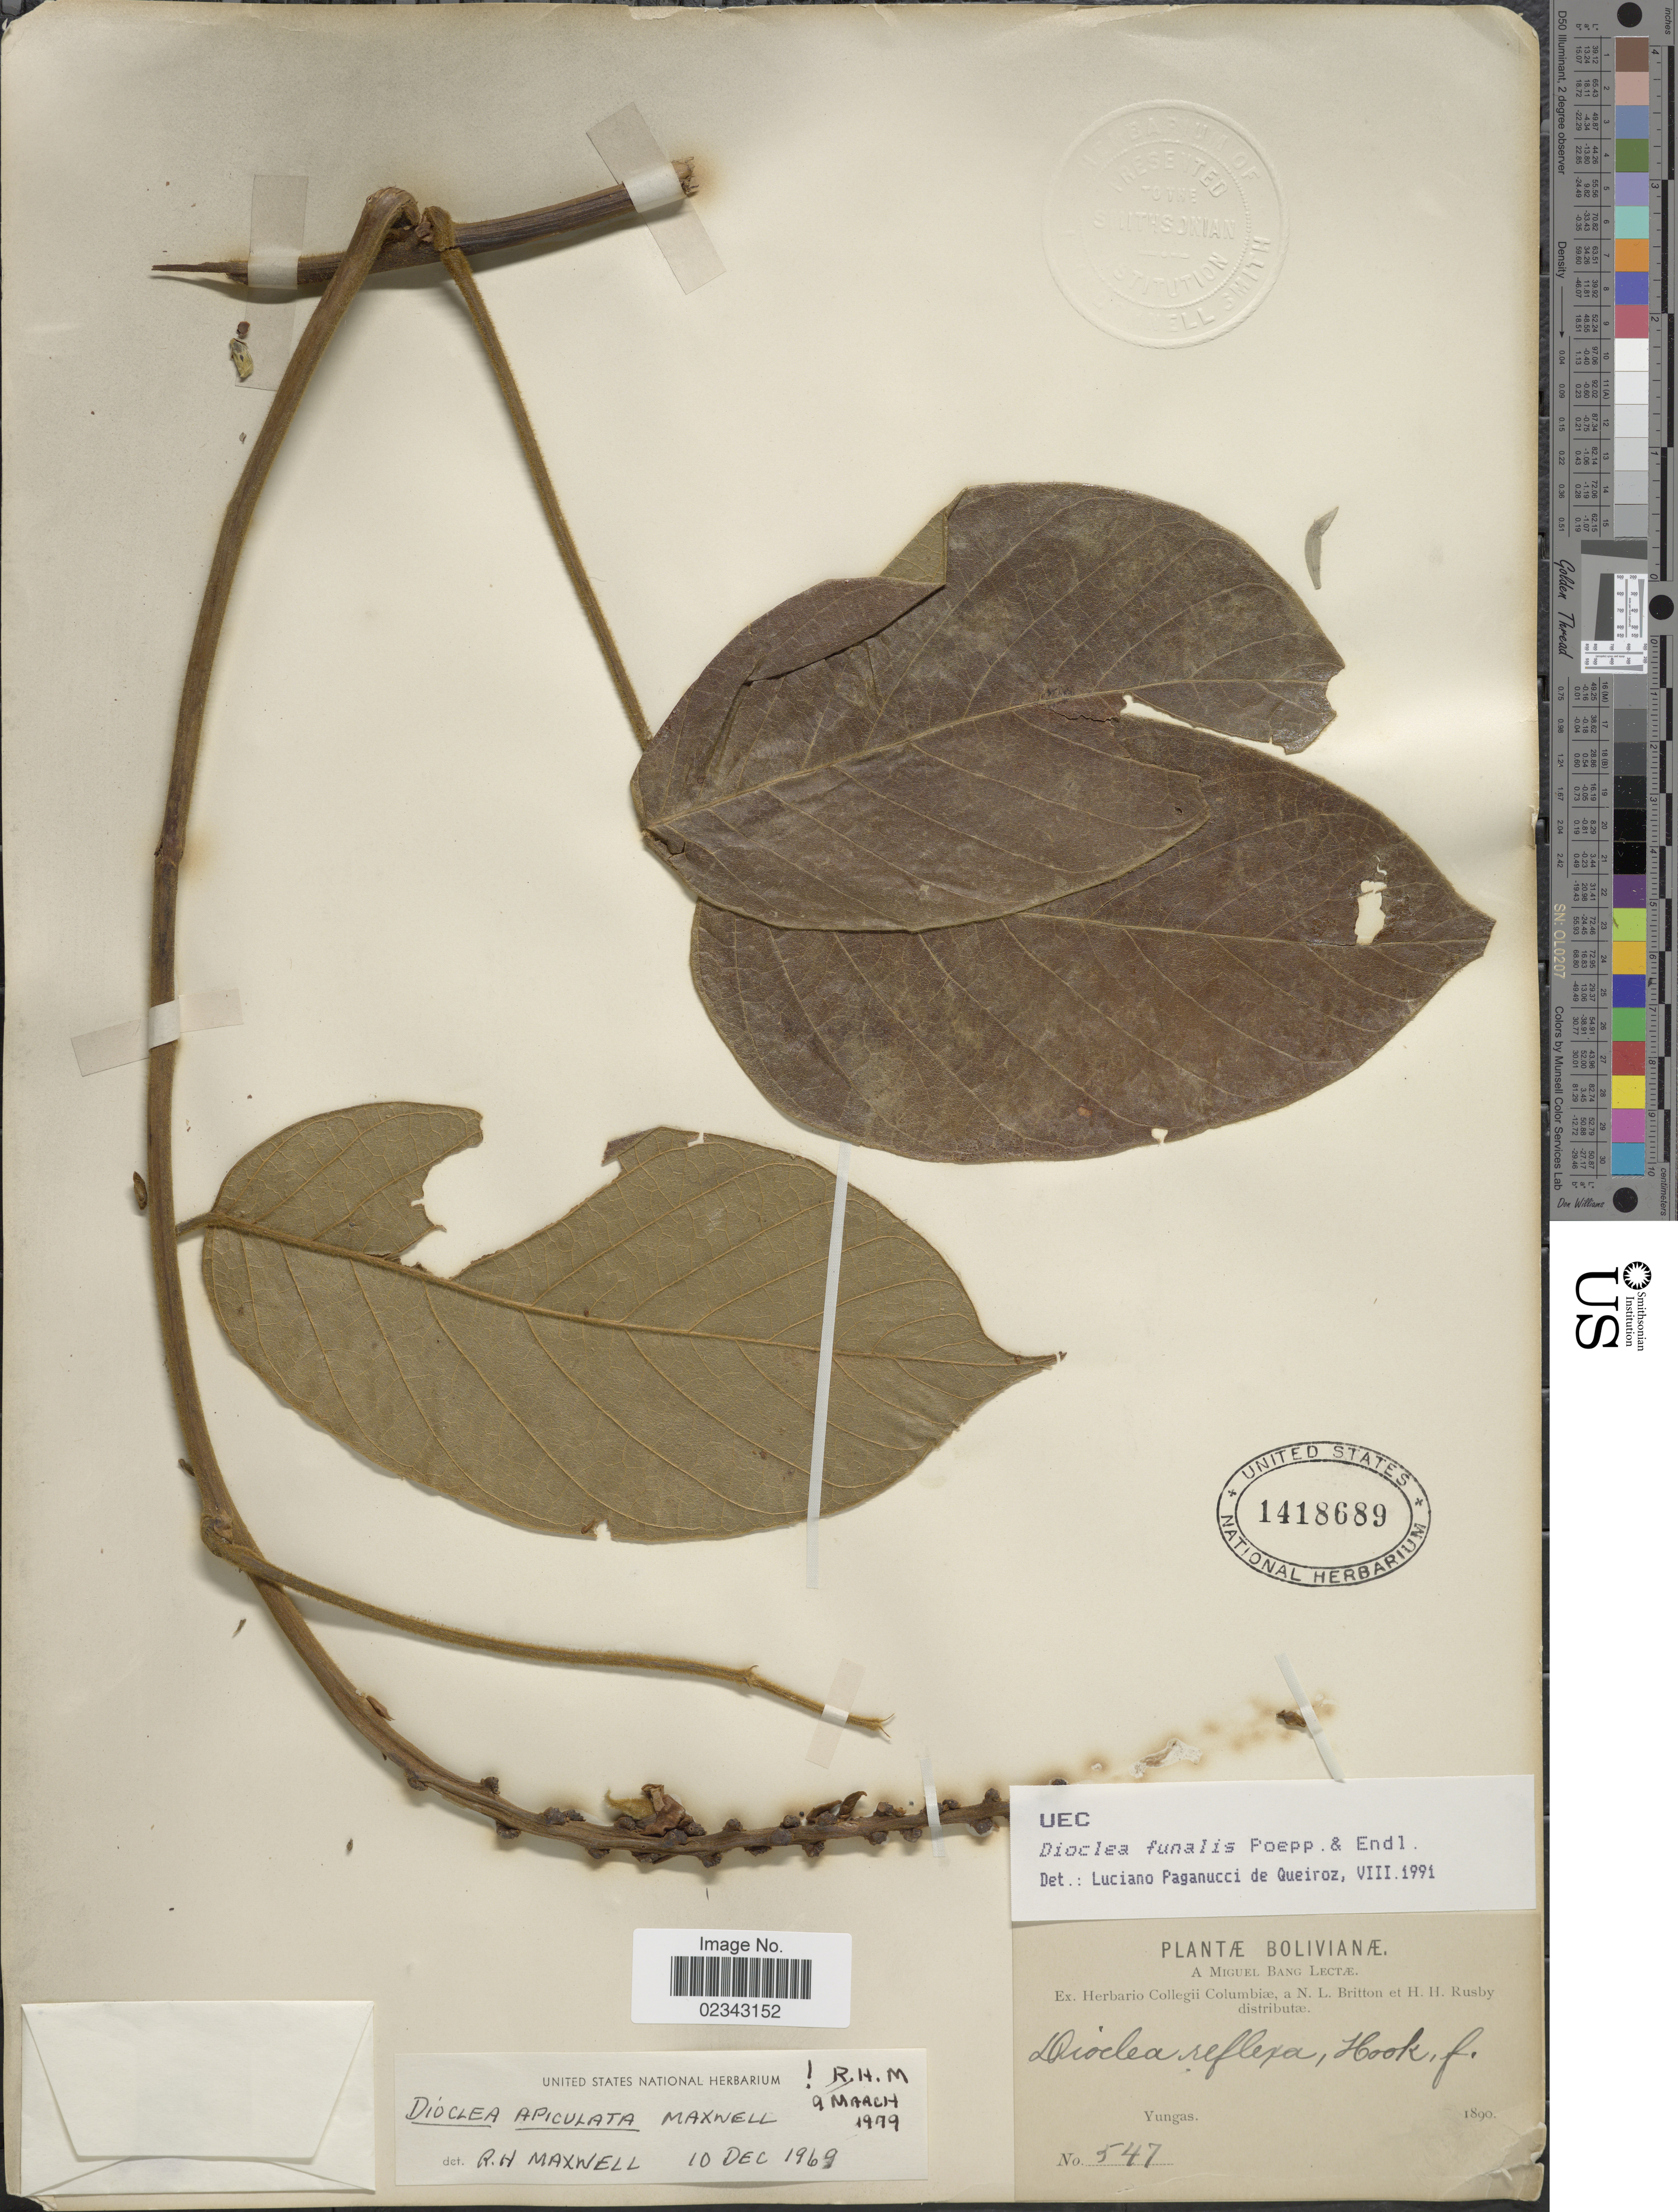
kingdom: Plantae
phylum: Tracheophyta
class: Magnoliopsida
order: Fabales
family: Fabaceae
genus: Macropsychanthus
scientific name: Macropsychanthus funalis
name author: (Poepp.) L.P. Queiroz & Snak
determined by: Strong, Mark T., (BOT), Smithsonian Institution - National Museum of Natural History (UNITED STATES)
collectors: M. Bang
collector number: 547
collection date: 1890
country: Bolivia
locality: Yungas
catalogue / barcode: US 1418689